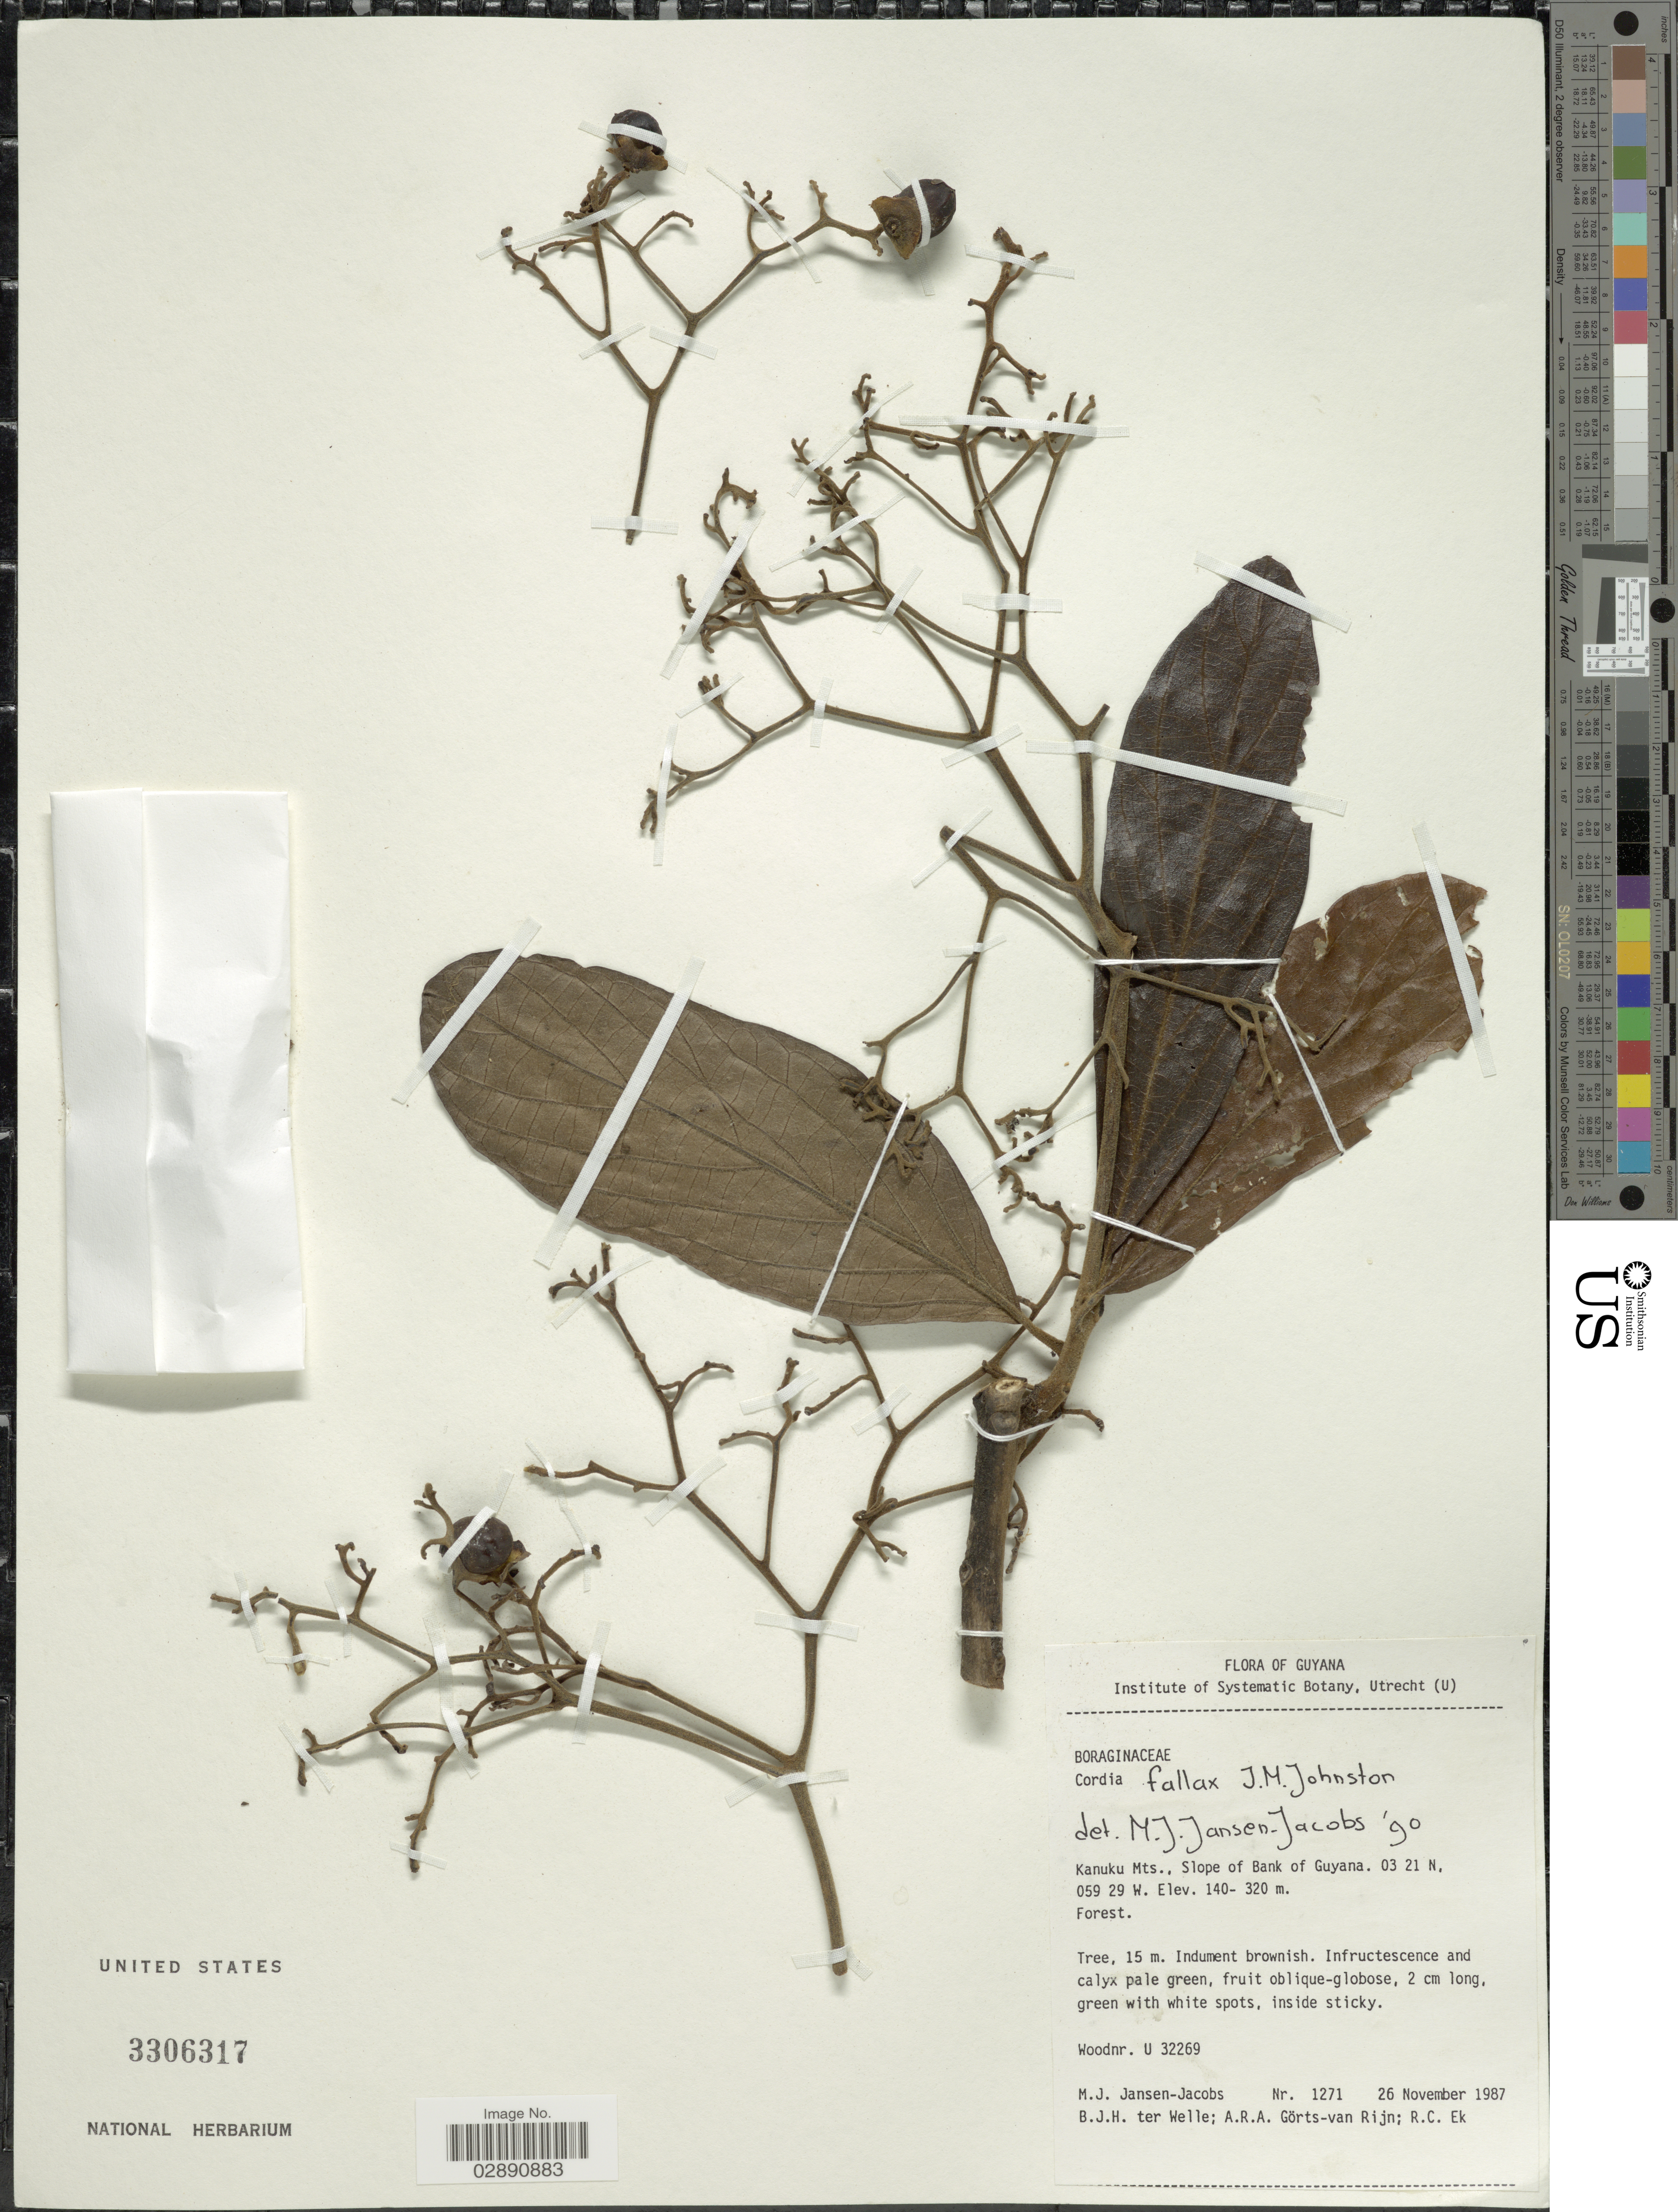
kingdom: Plantae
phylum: Tracheophyta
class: Magnoliopsida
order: Boraginales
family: Cordiaceae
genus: Cordia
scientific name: Cordia fallax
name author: I.M. Johnst.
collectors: M. J. Jansen-Jacobs, B. Welle, A. .R. A. Görts-van Rijn & R. C. Ek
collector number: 1271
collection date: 1987-11-26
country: Guyana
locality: Kanuku Mts., Slope of Bank of Guyana.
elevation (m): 140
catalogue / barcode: US 3306317